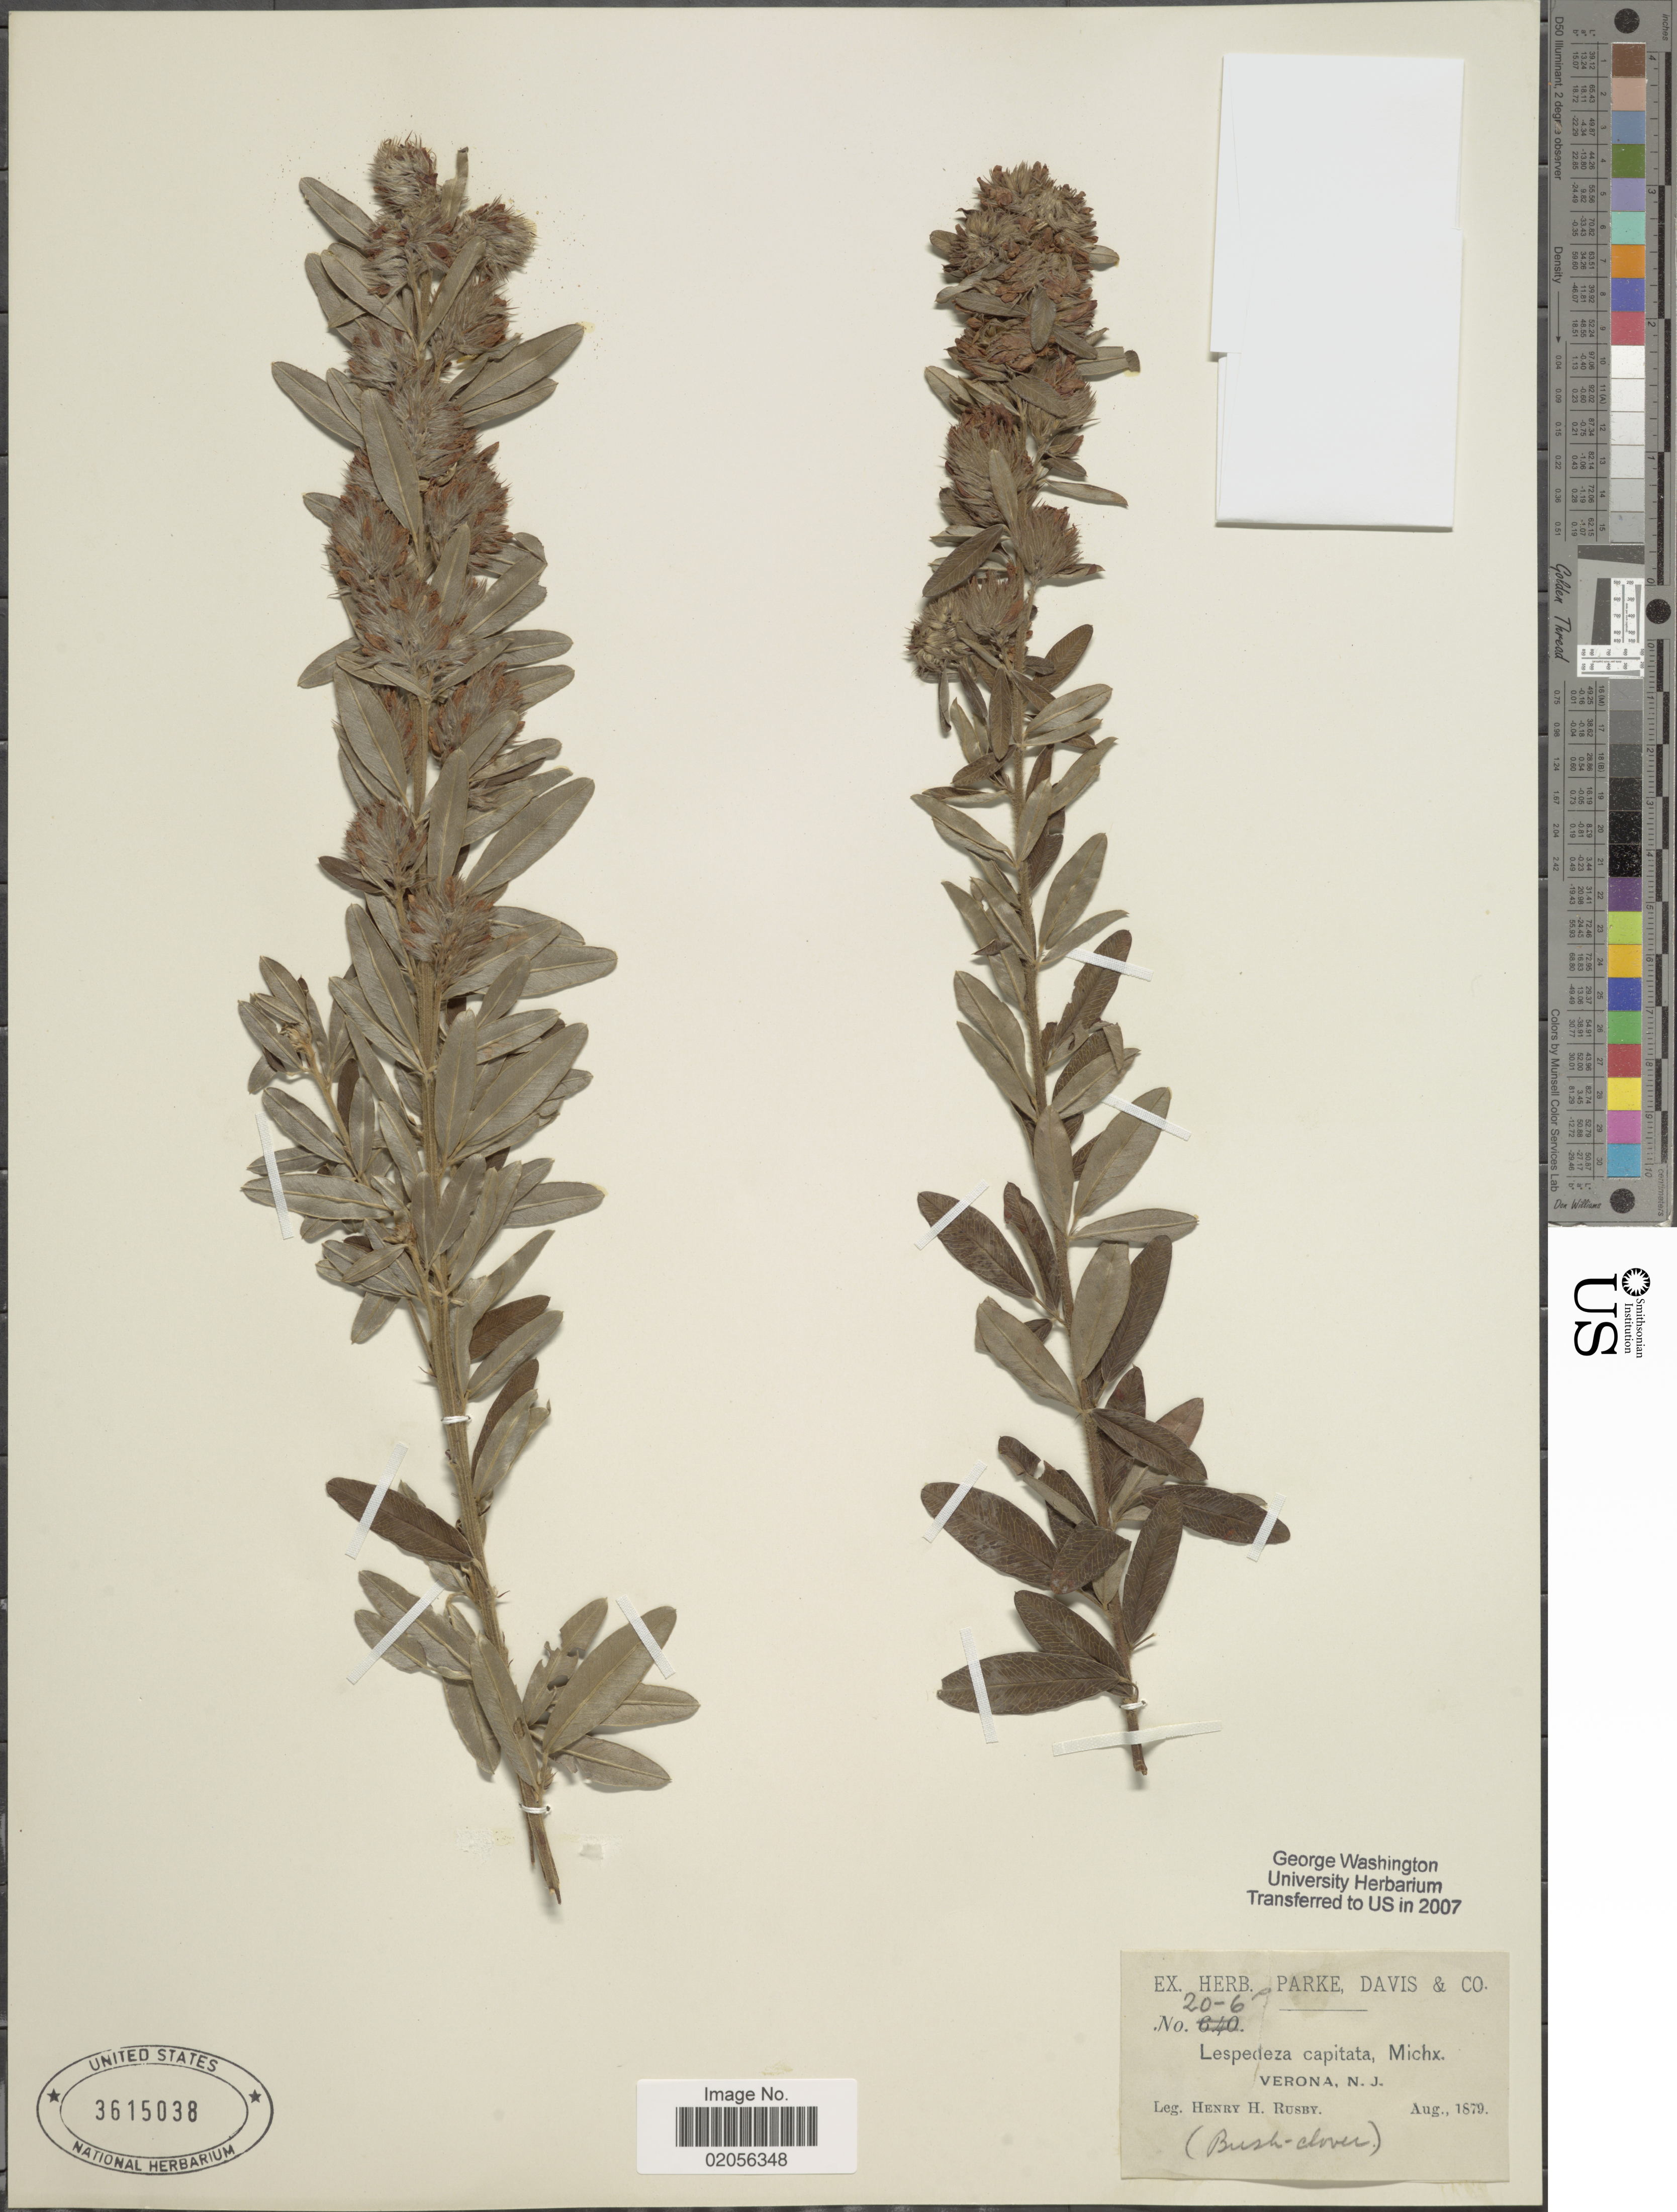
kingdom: Plantae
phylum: Tracheophyta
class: Magnoliopsida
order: Fabales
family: Fabaceae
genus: Lespedeza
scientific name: Lespedeza capitata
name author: Michx.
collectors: H. H. Rusby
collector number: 20-6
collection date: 1879-08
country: United States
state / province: New Jersey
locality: Verona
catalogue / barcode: US 3615038